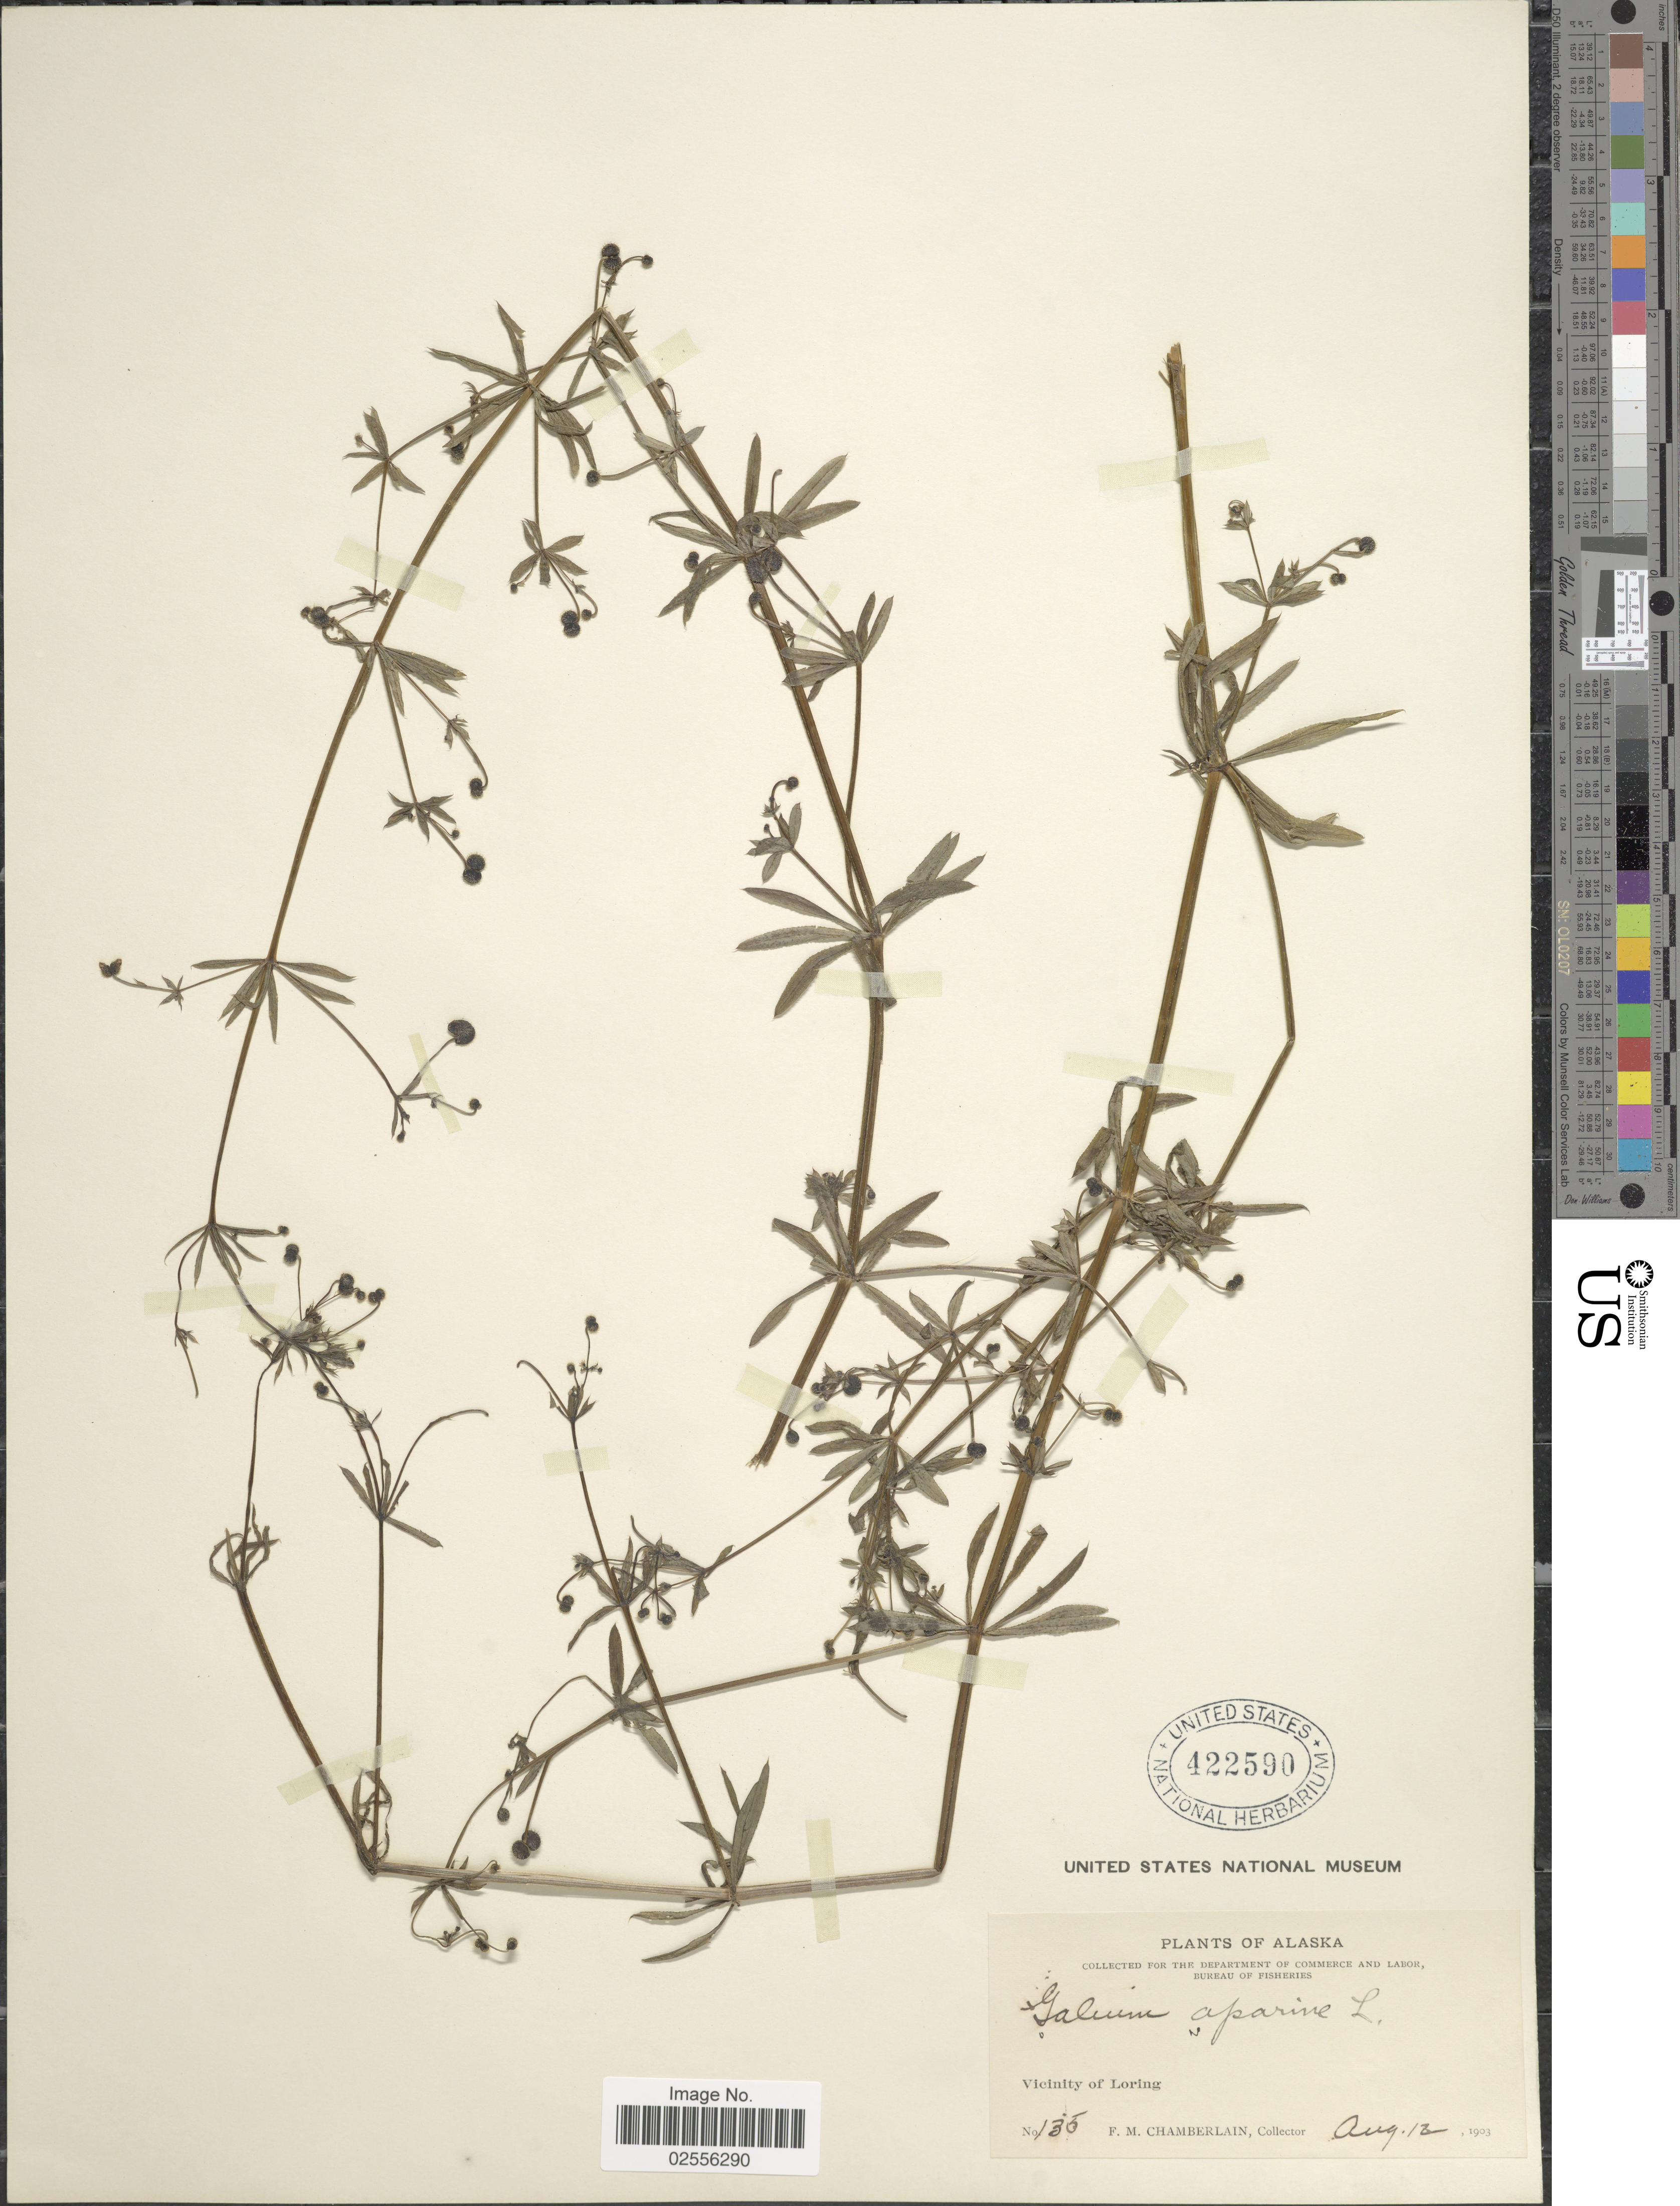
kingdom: Plantae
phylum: Tracheophyta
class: Magnoliopsida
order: Gentianales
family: Rubiaceae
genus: Galium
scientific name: Galium aparine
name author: L.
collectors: F. Chamberlain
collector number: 135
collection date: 1903-08-12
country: United States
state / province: Alaska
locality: Vicinity of Loring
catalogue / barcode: US 422590